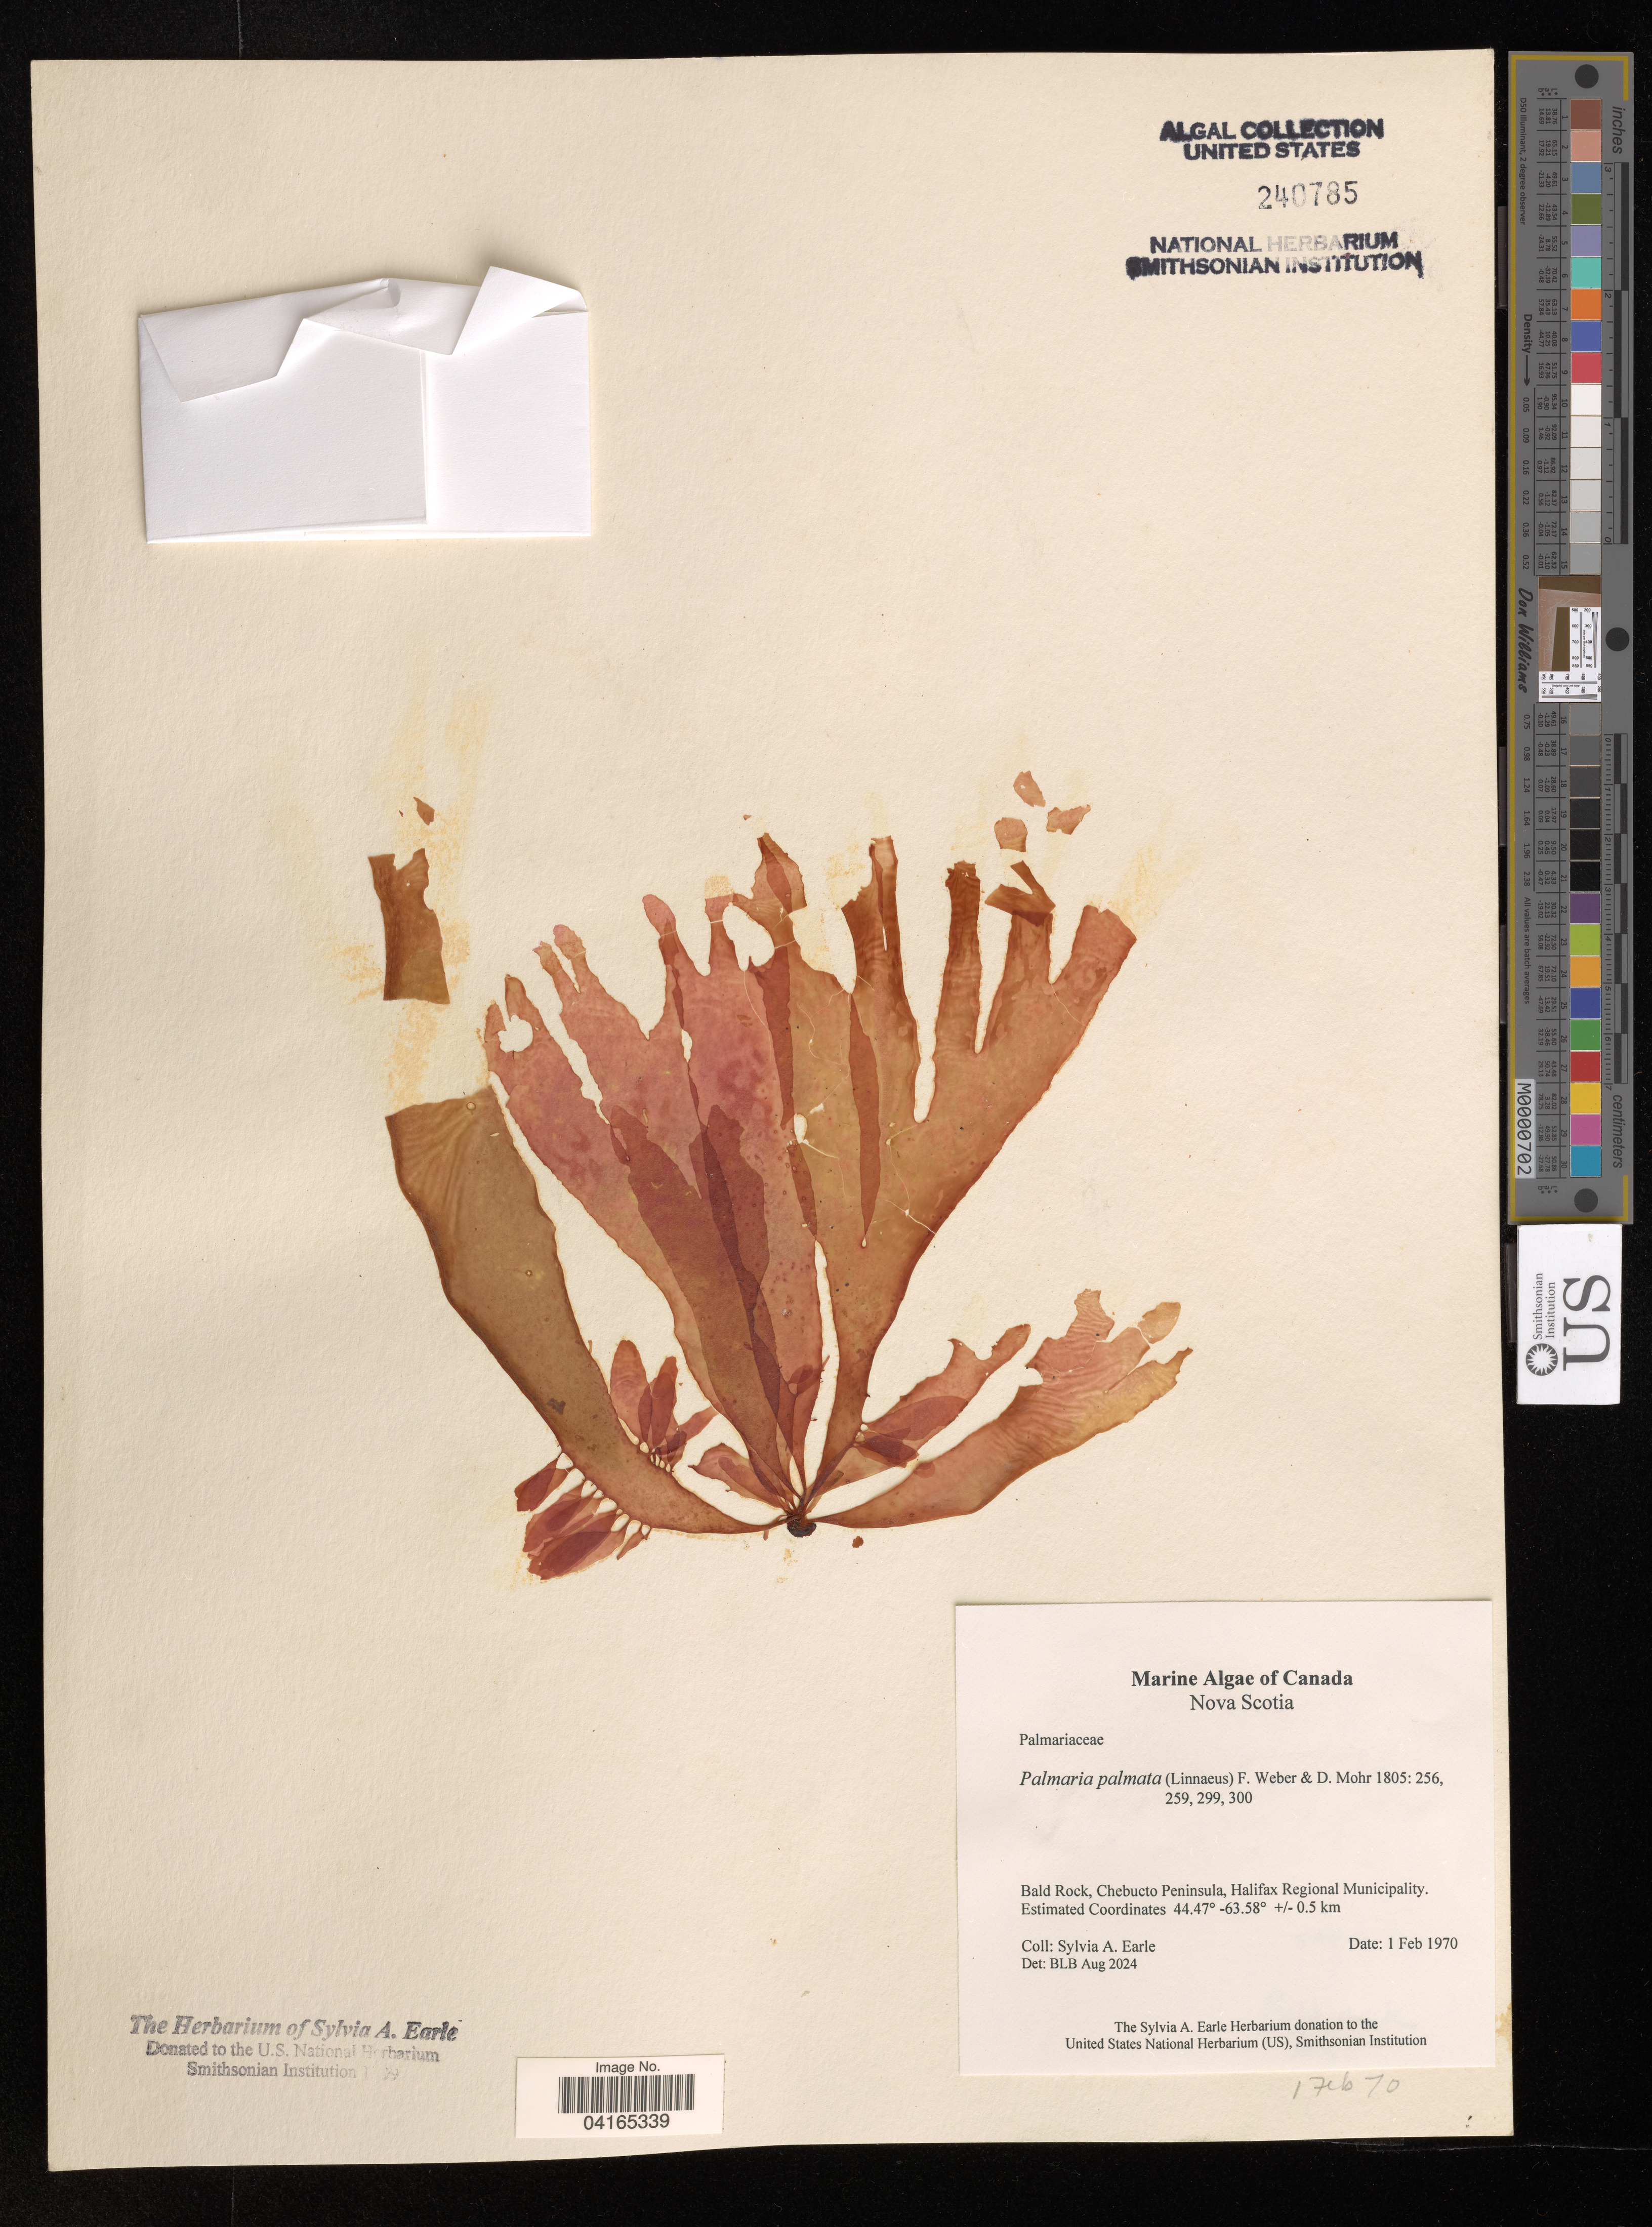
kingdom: Plantae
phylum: Rhodophyta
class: Florideophyceae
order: Palmariales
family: Palmariaceae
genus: Palmaria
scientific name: Palmaria palmata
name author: (L.) F. Weber & D. Mohr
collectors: S. A. Earle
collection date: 1970-02-01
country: Canada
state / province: Nova Scotia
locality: Bald Rock. Chebucto Peninsula, Halifax Regional Municipality.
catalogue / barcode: US 240785